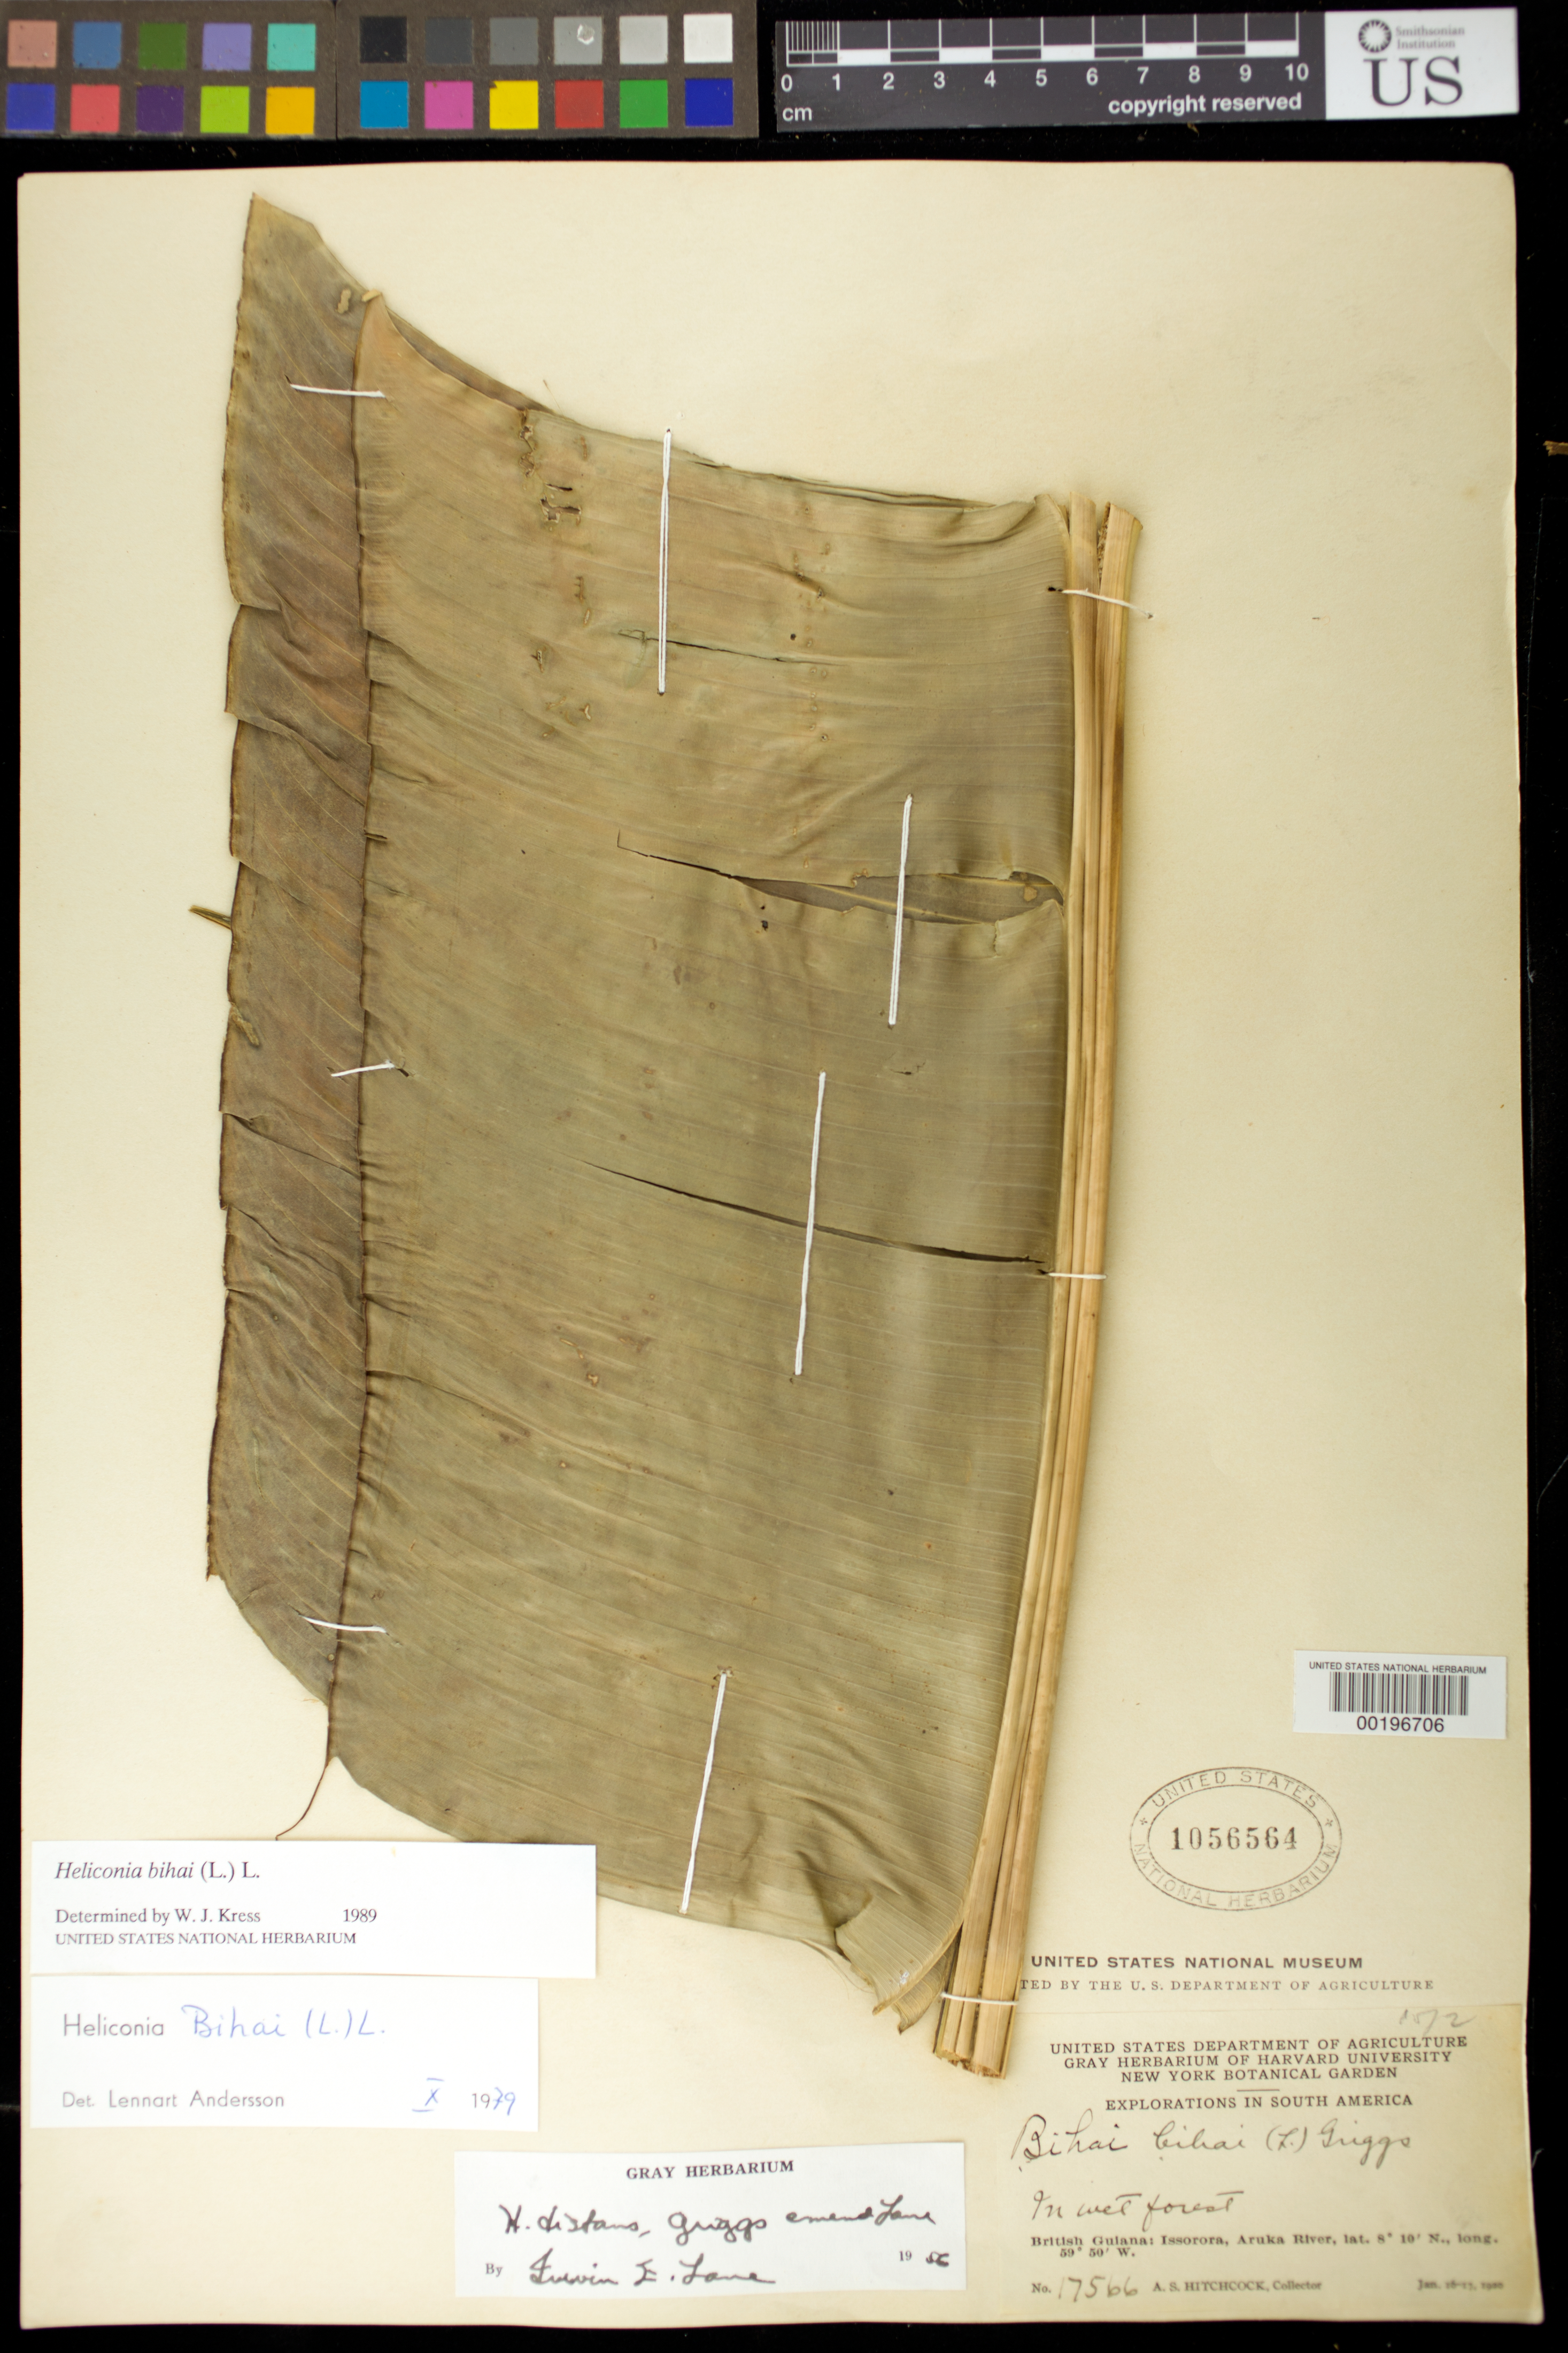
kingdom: Plantae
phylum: Tracheophyta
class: Liliopsida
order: Zingiberales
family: Heliconiaceae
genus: Heliconia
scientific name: Heliconia bihai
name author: (L.) L.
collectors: A. S. Hitchcock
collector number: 17566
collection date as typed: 16 Jan 1920 to 17 Jan 1920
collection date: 1920-01-16/1920-01-17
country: Guyana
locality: Issorora, aruka river, lat. 8 deg. 10' n., long. 59 deg. 50' w.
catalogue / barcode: US 1056564